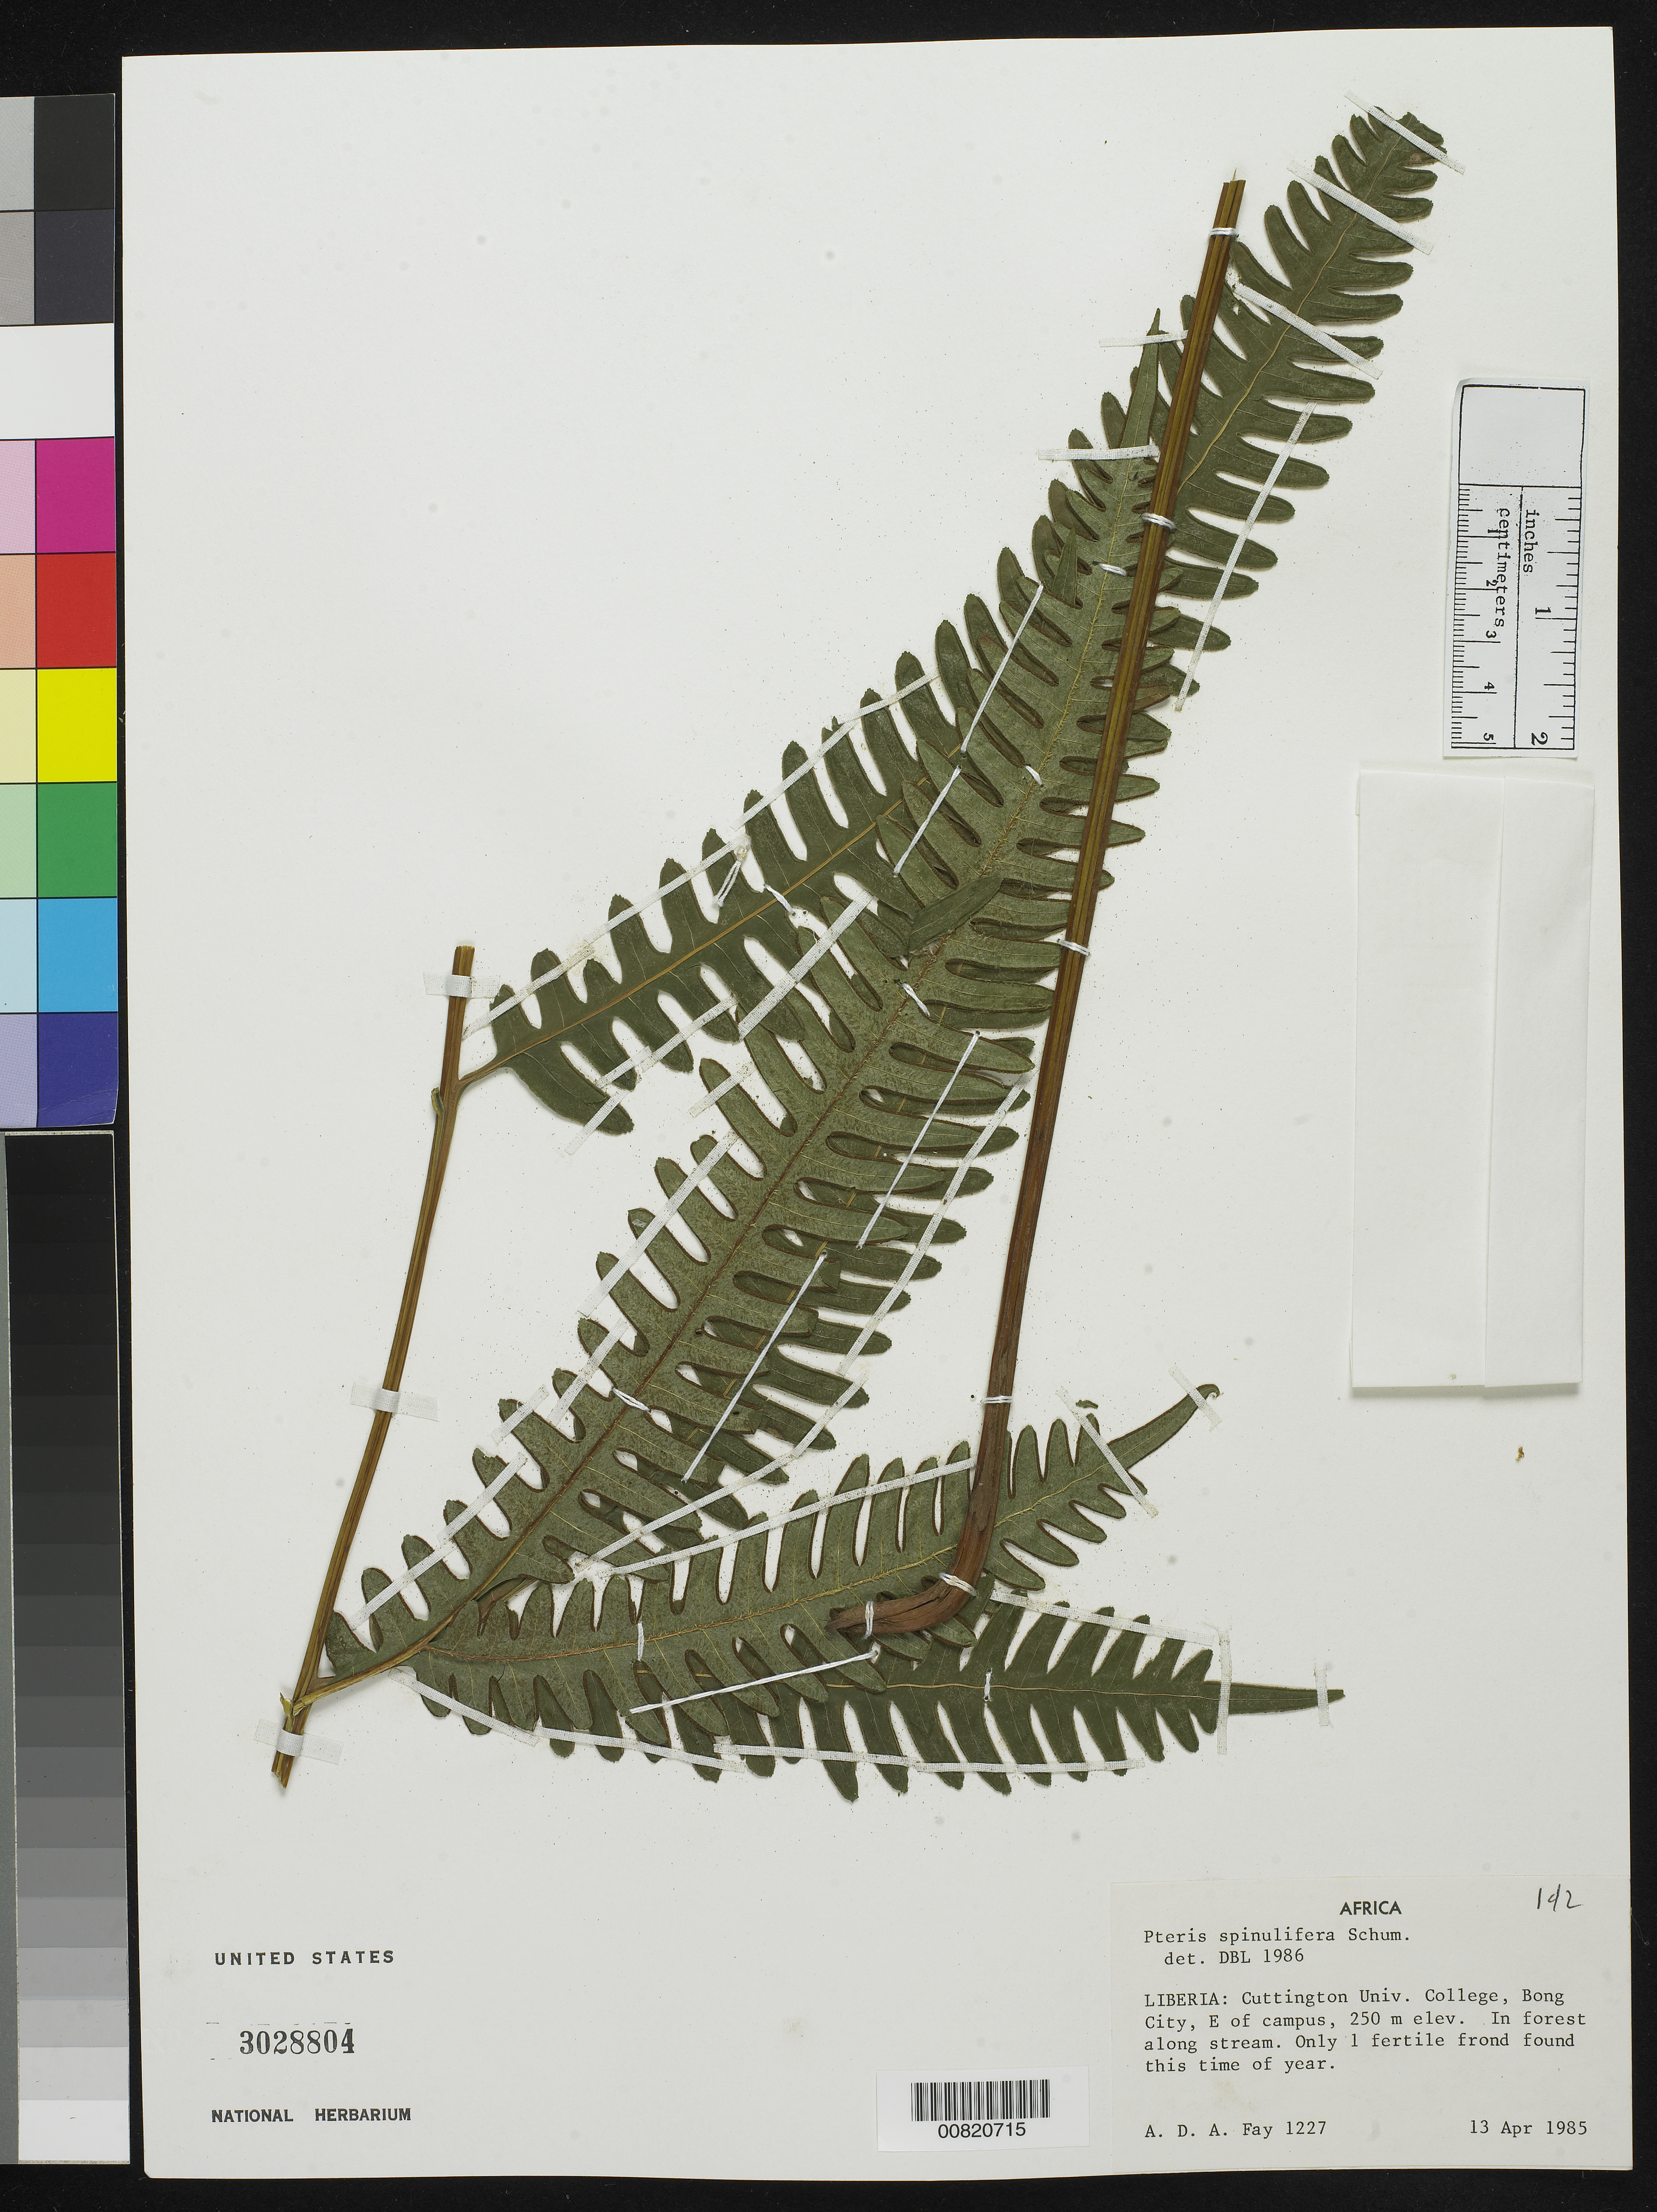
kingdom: Plantae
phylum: Tracheophyta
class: Polypodiopsida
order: Polypodiales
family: Pteridaceae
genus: Pteris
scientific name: Pteris spinulifera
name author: Schum.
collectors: A. Fay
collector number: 1227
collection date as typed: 13 Apr 1985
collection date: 1985-04-13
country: Liberia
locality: Cuttington Univ. College, Bong City, E of Campus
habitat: Forest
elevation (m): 250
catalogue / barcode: US 3028804